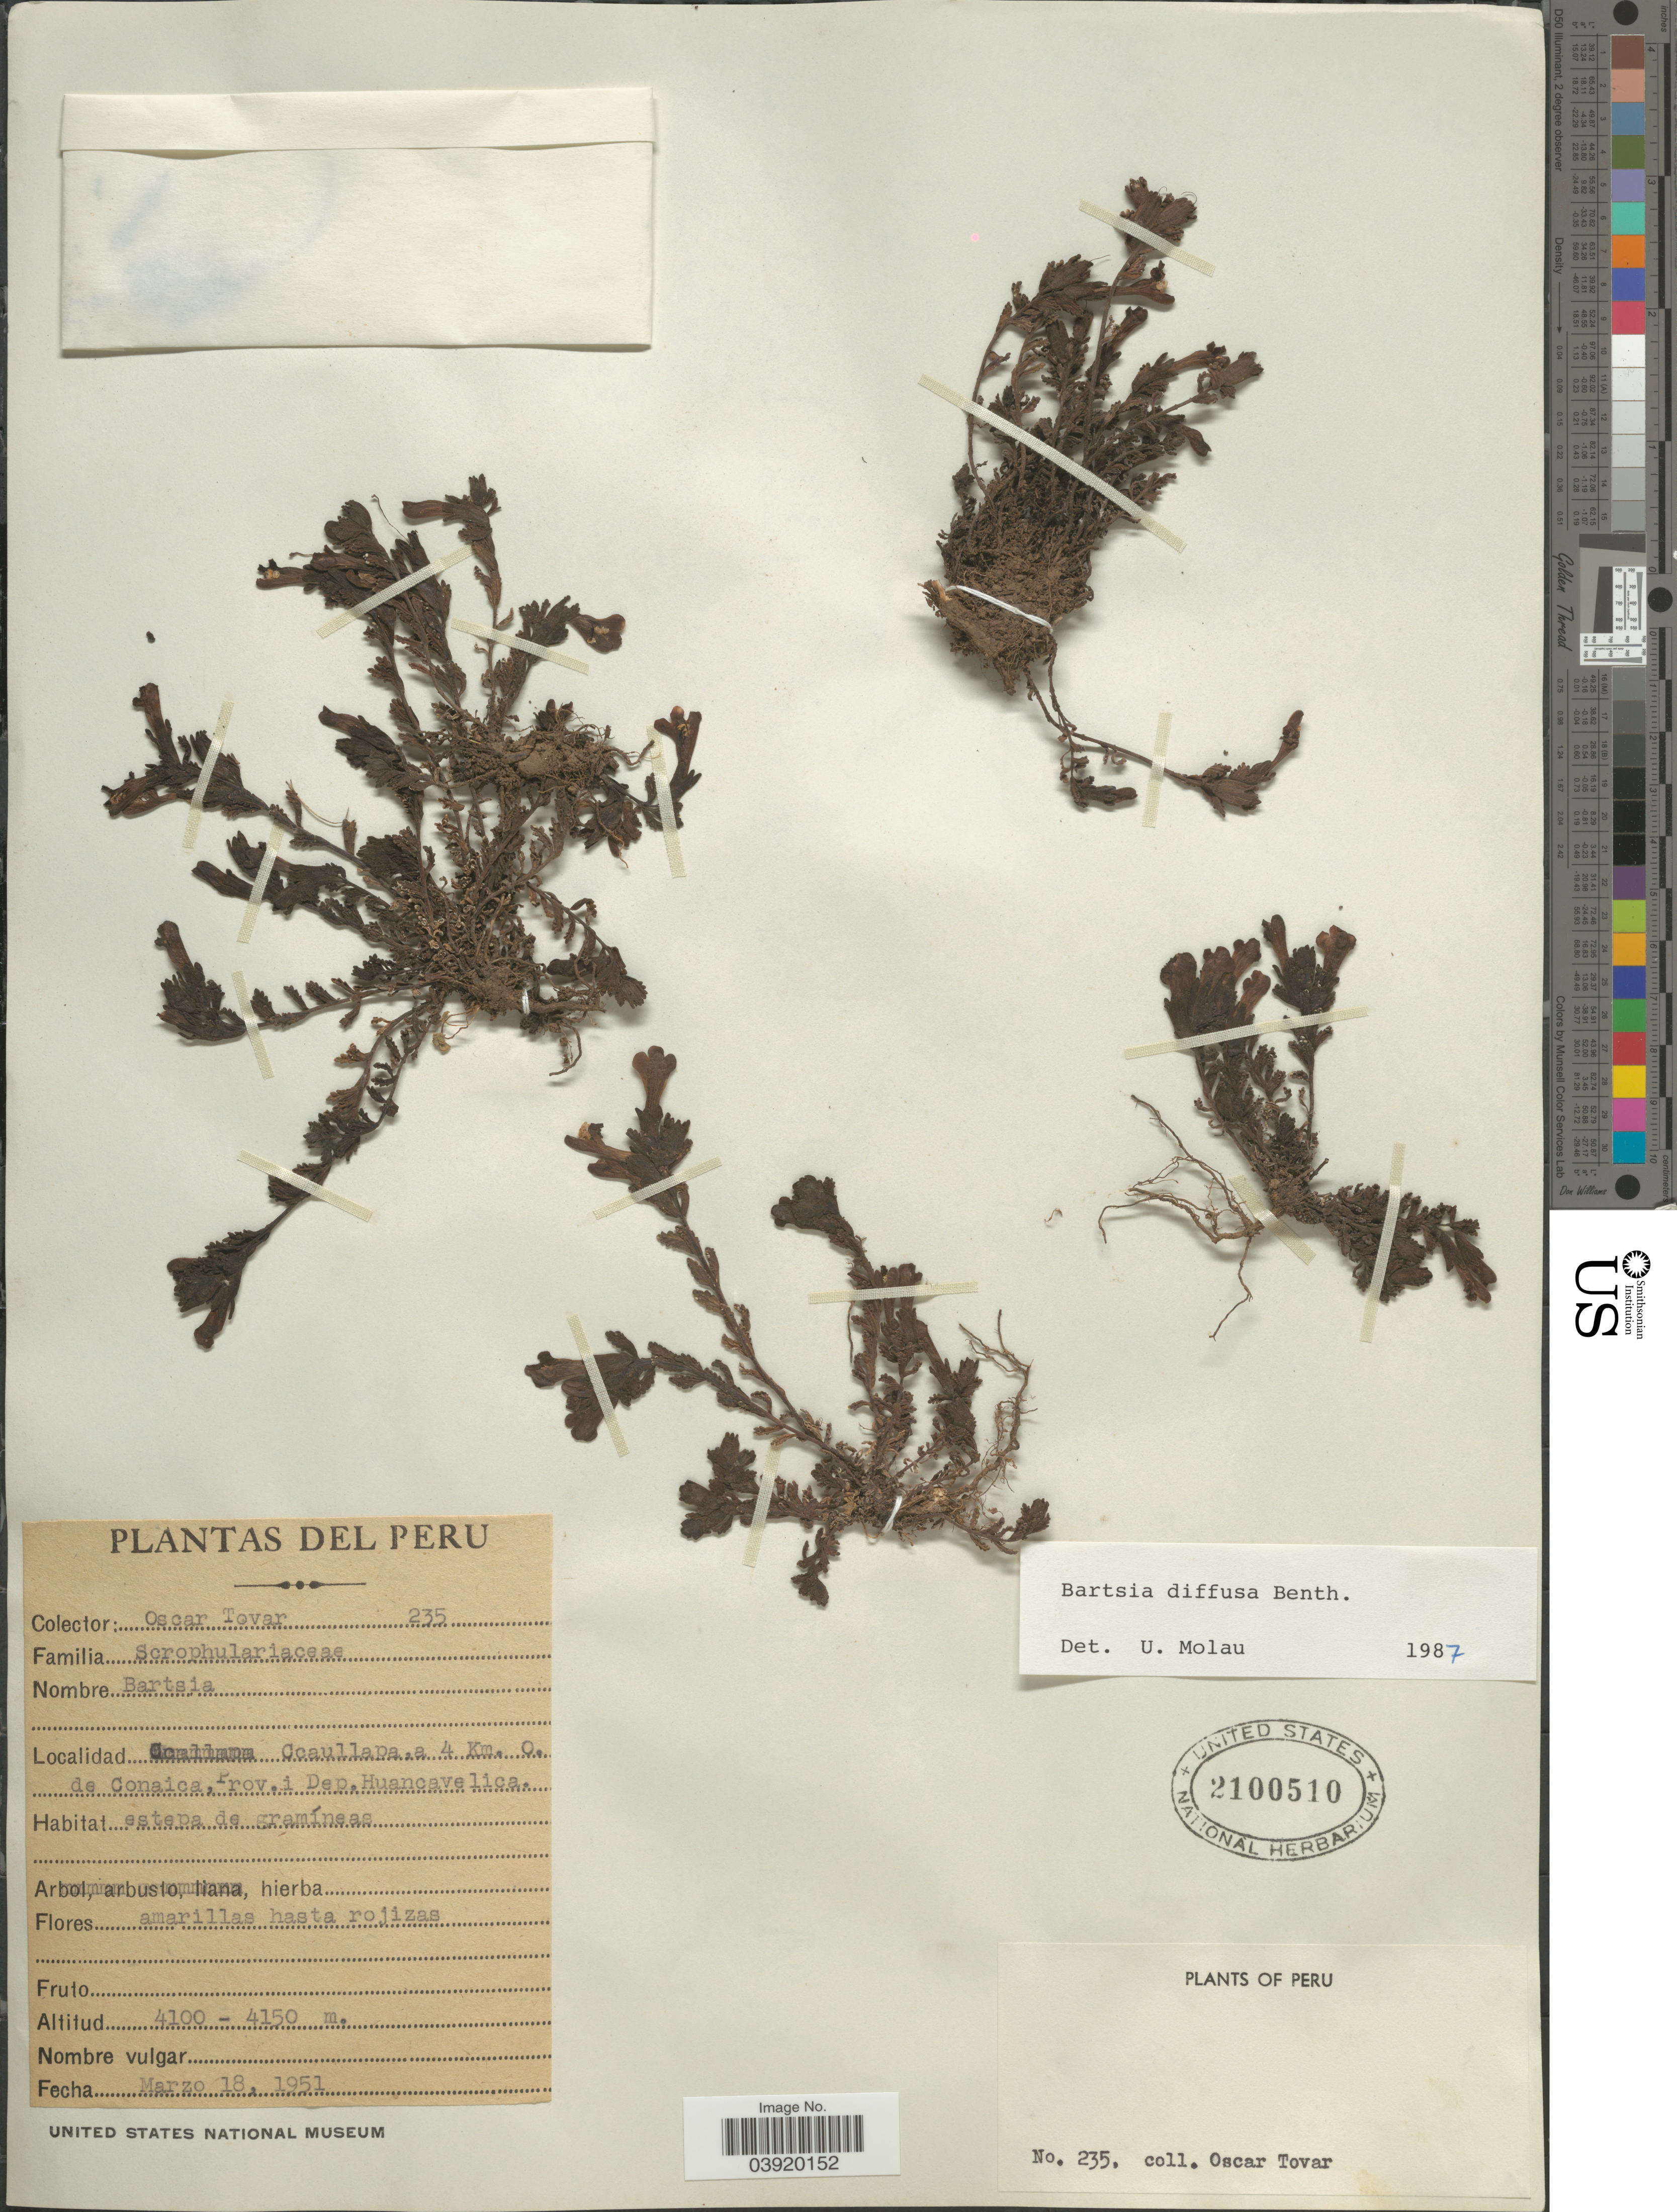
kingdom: Plantae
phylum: Tracheophyta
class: Magnoliopsida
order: Lamiales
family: Orobanchaceae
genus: Bartsia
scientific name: Bartsia diffusa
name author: Benth.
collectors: Ó. Tovar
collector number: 235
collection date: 1951-03-18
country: Peru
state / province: Huancavelica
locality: Ccaullapa, a 4 Km. O. de Conaica, Prov.i Dep. Huancavelica.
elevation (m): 4100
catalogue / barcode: US 2100510